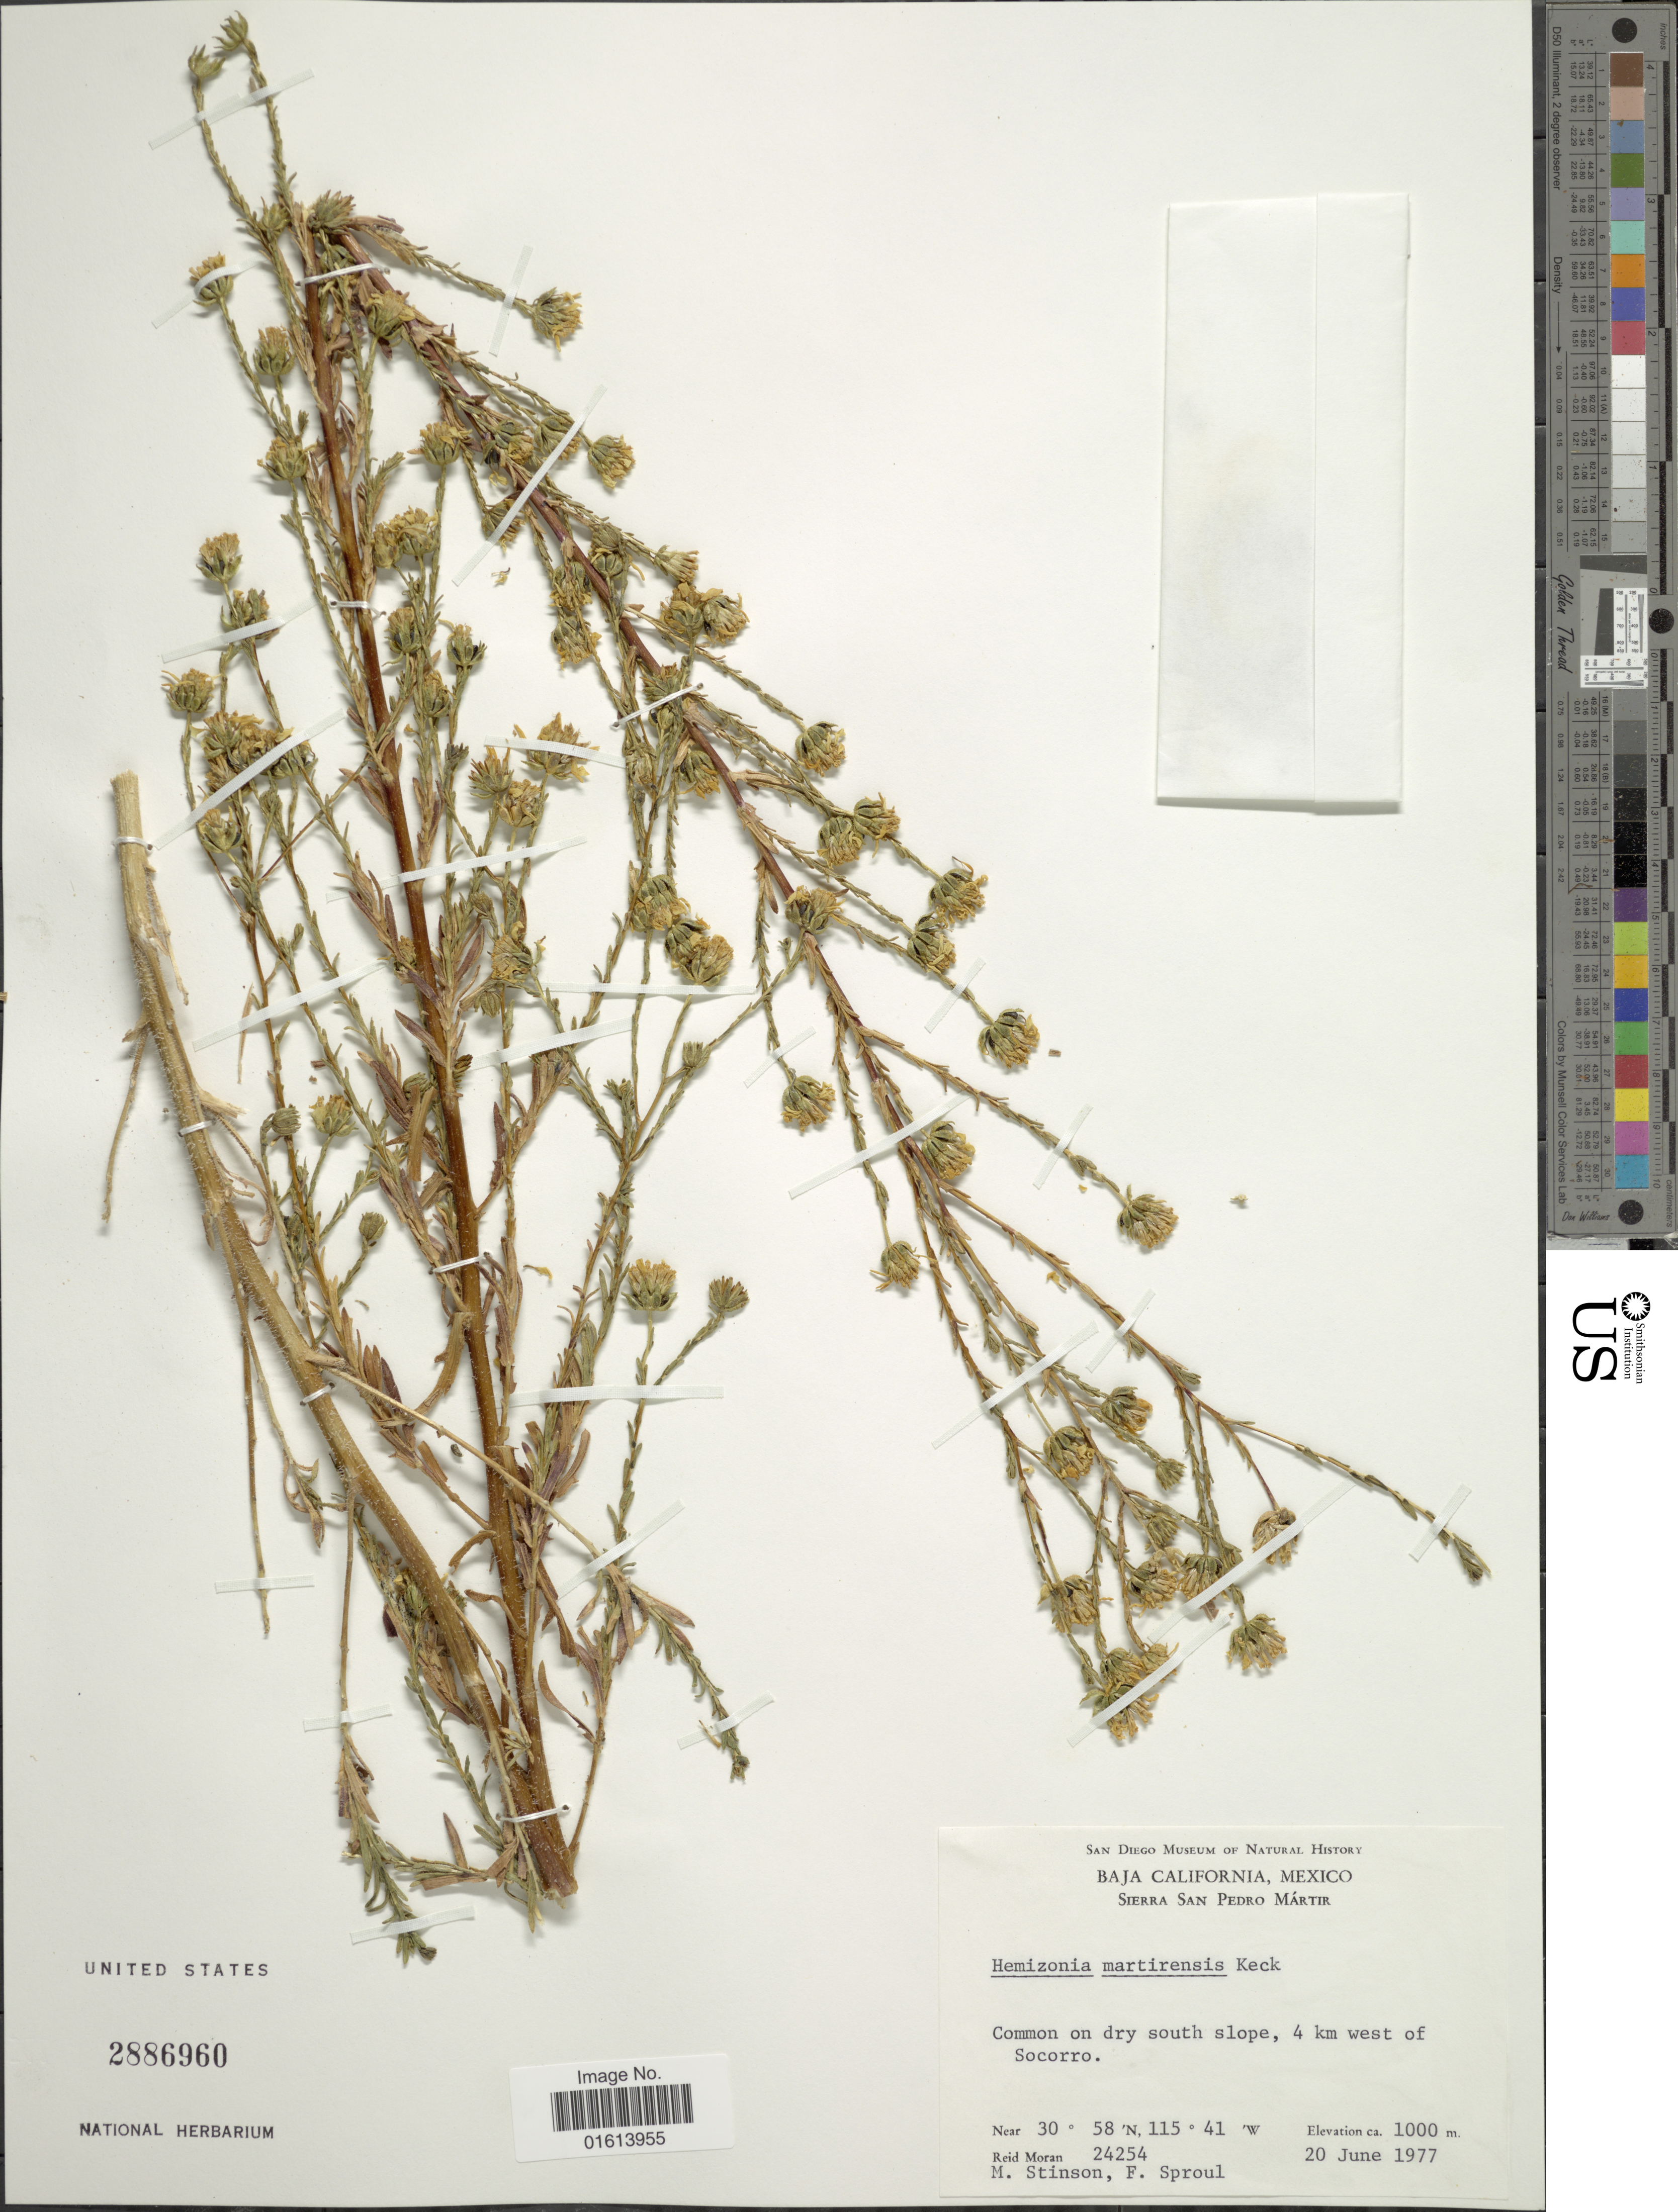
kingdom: Plantae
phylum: Tracheophyta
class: Magnoliopsida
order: Asterales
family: Asteraceae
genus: Deinandra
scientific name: Deinandra martirensis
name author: (D.D. Keck) B.G. Baldwin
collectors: R. V. Moran, Stinson, M. & Sproul, F.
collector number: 24254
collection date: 1977-06-20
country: Mexico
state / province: Baja California Norte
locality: Sierra San Pedro Martir, 4 km west of Socorro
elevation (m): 1000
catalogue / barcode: US 2886960